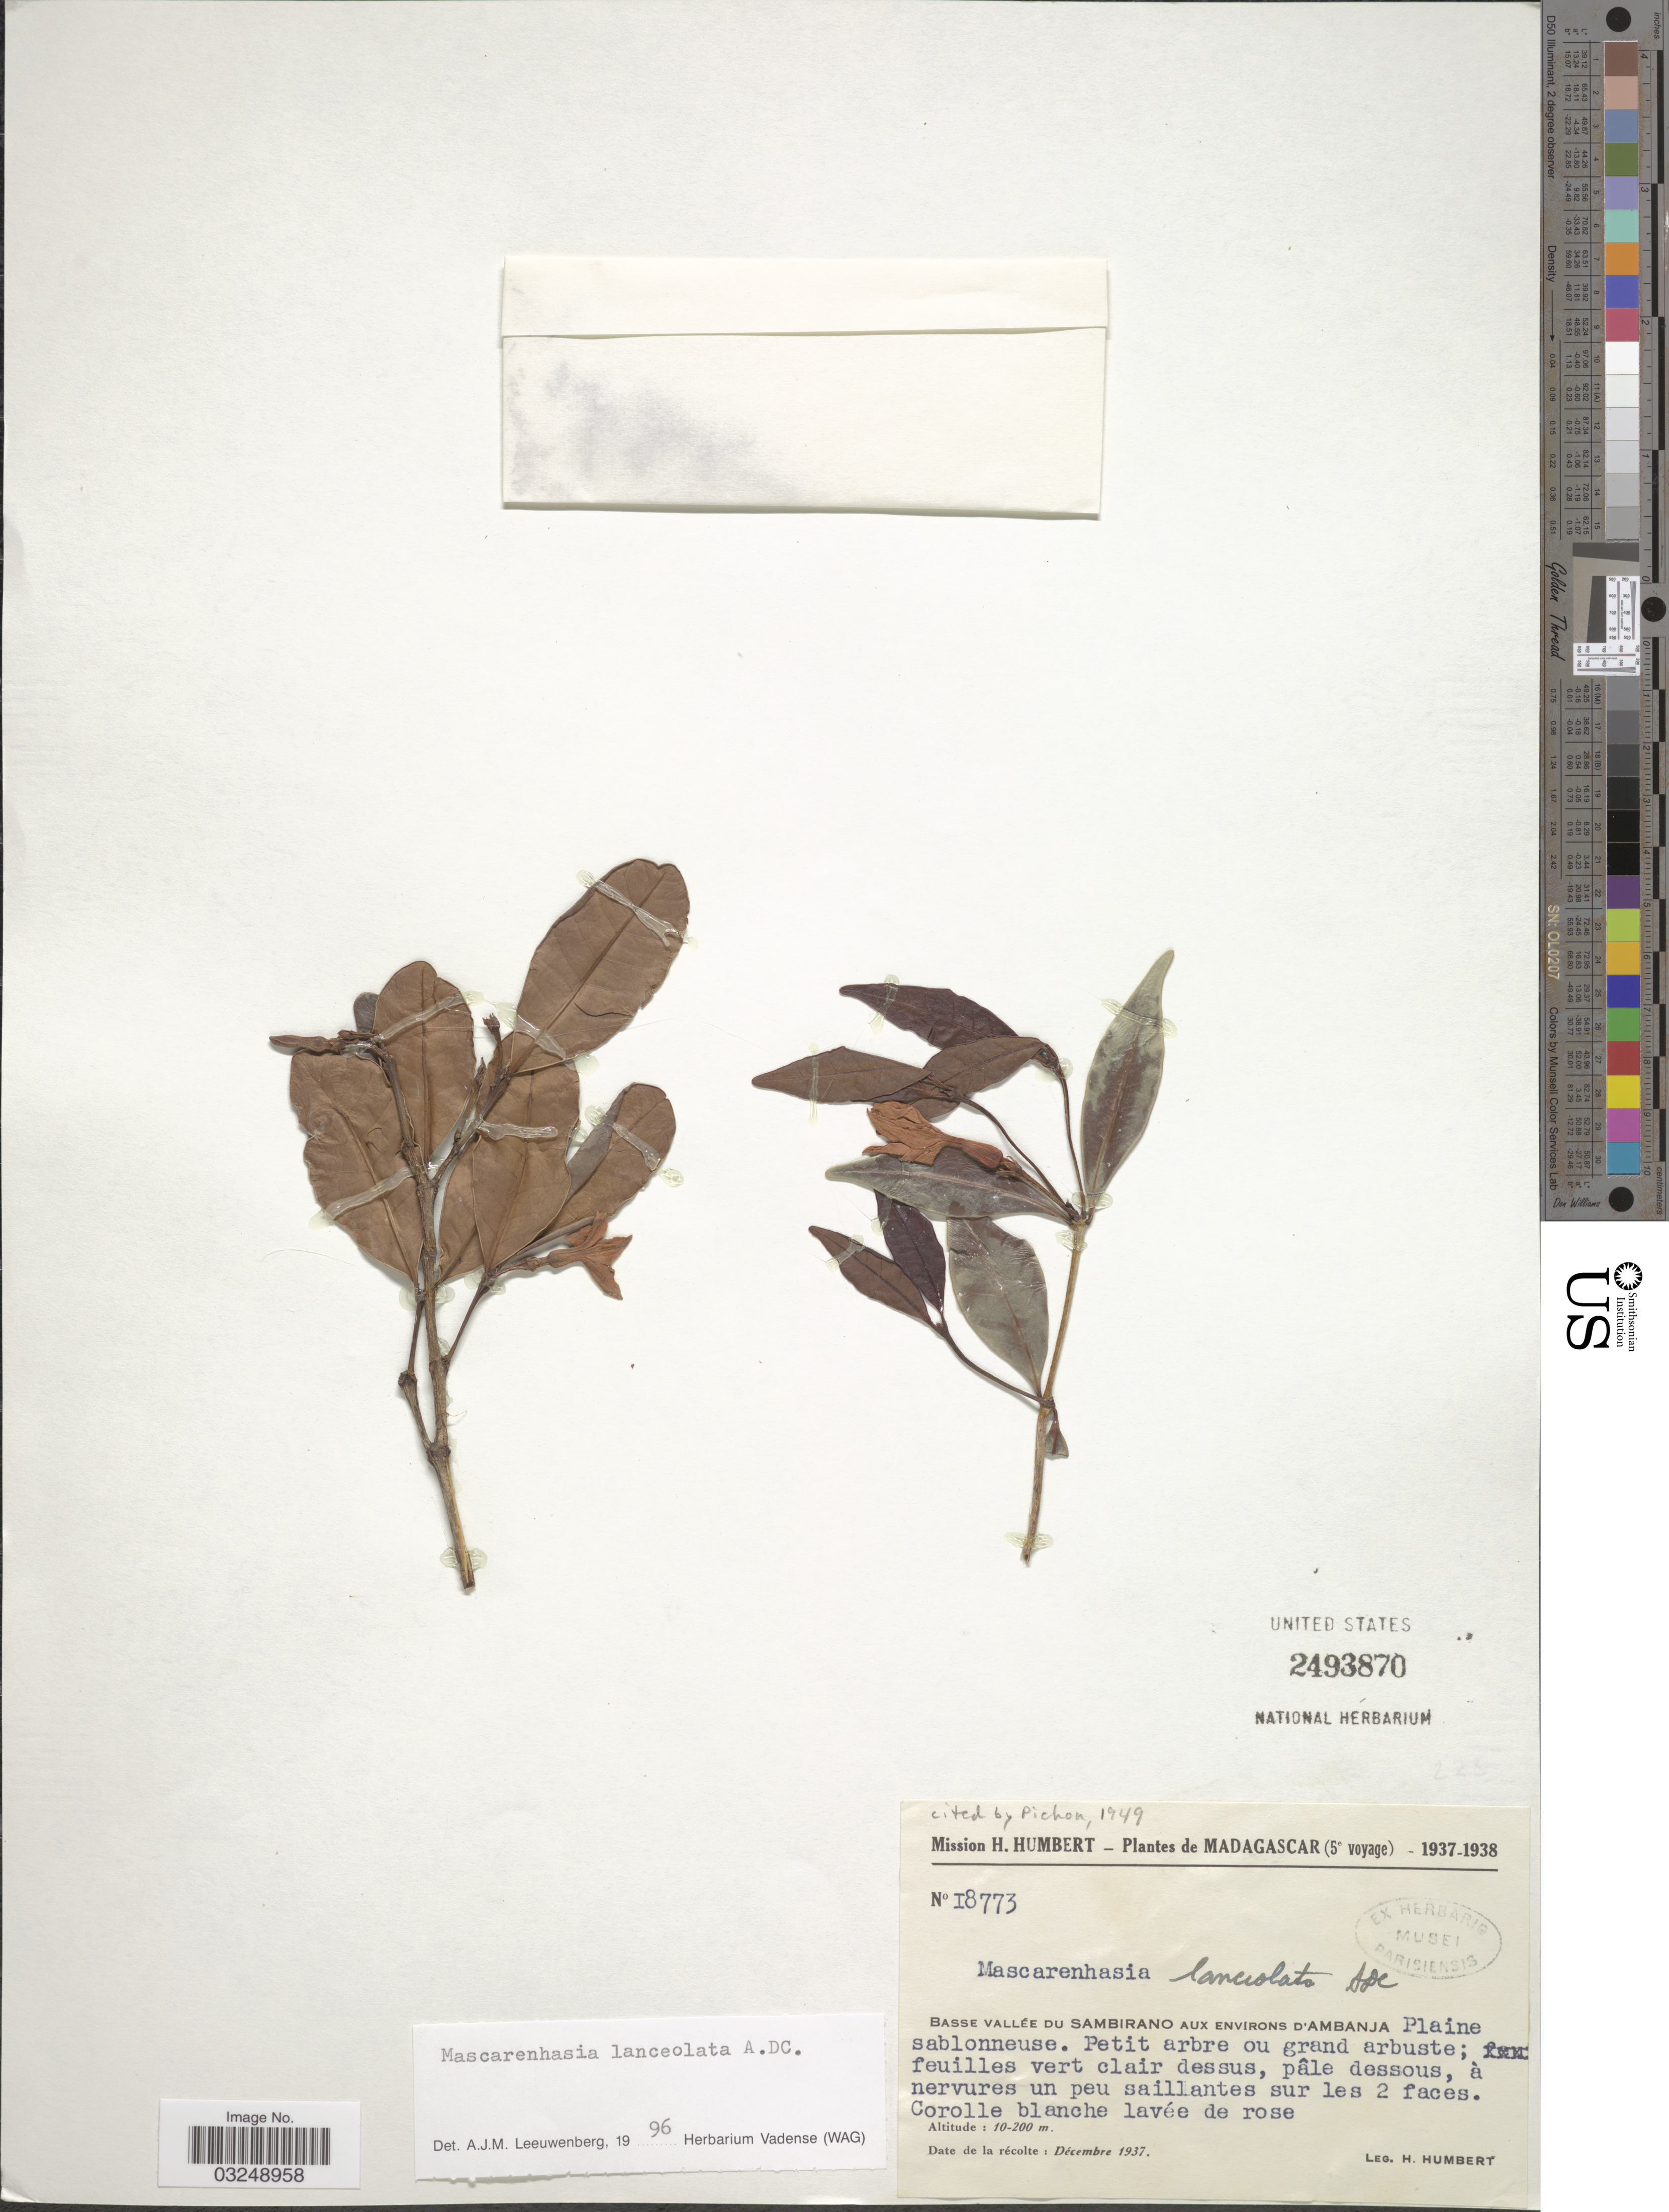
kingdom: Plantae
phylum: Tracheophyta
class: Magnoliopsida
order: Gentianales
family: Apocynaceae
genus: Mascarenhasia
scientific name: Mascarenhasia lanceolata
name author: A. DC.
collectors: H. Humbert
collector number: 18773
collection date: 1937-12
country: Madagascar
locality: Basse Vallée du Sambirano aux environs d'Ambanja.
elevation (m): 10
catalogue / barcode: US 2493870